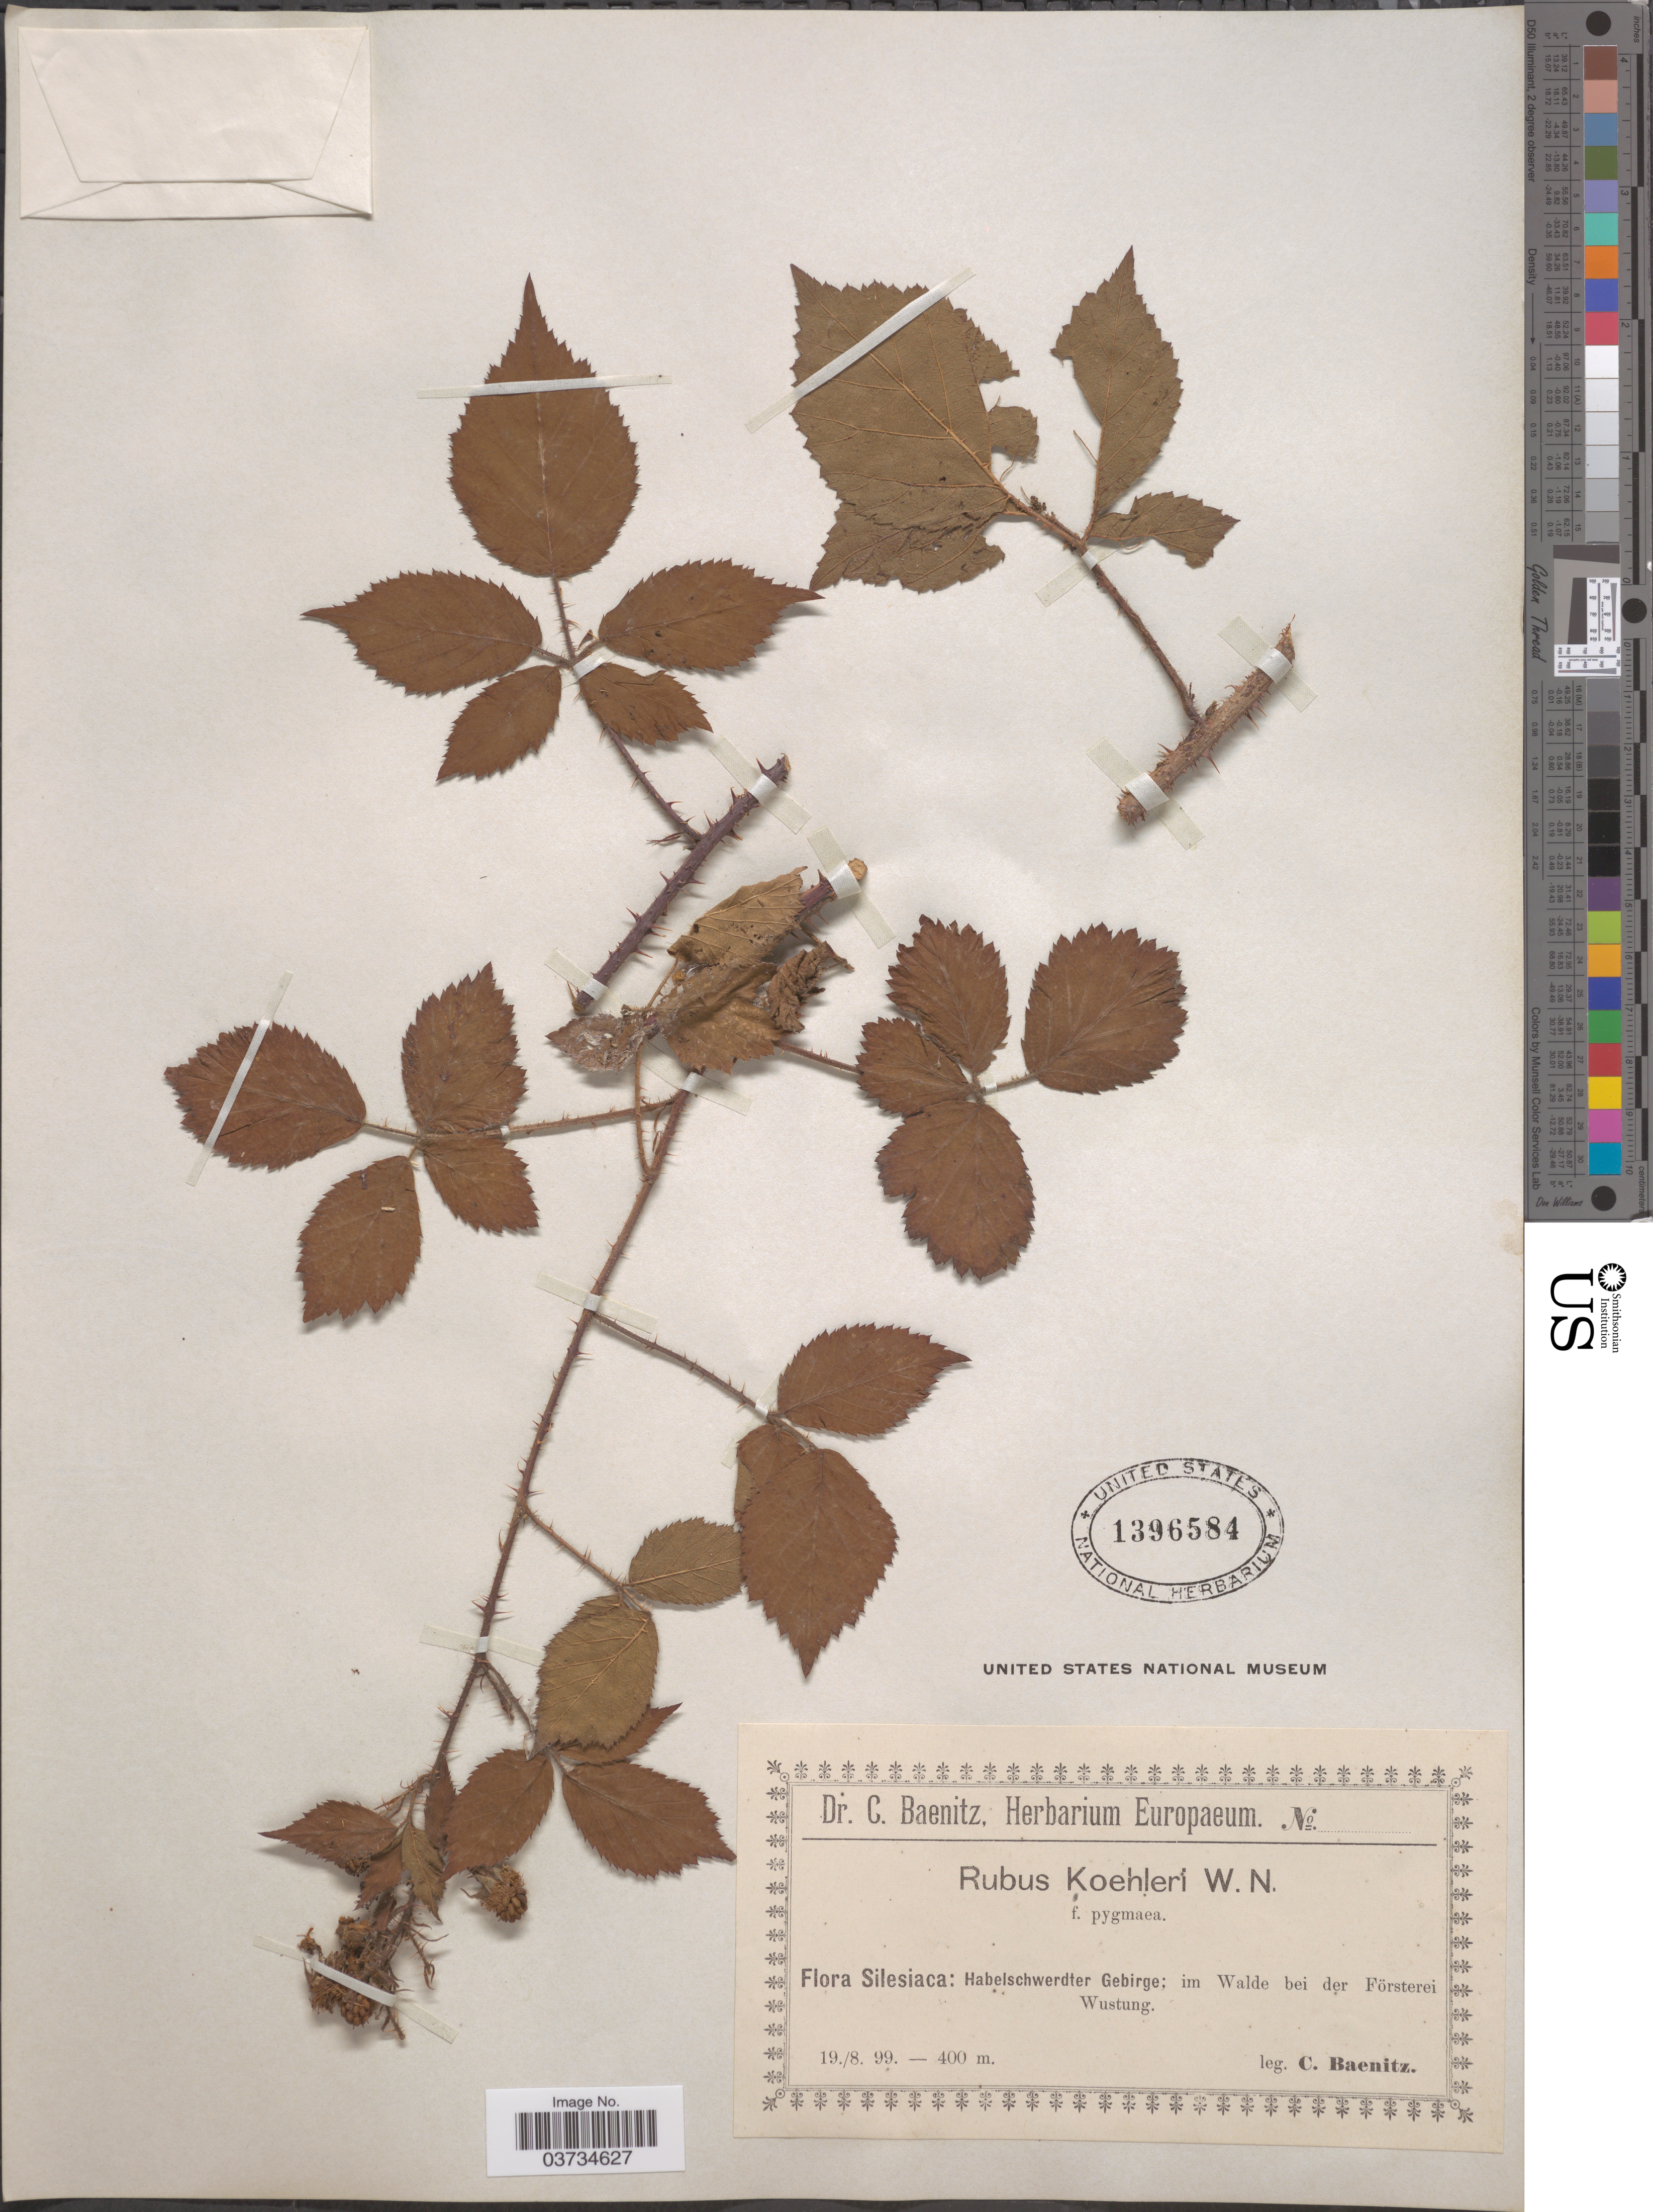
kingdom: Plantae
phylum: Tracheophyta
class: Magnoliopsida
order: Rosales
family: Rosaceae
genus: Rubus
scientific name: Rubus koehleri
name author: Weihe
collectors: C. G. Baenitz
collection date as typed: Transcribed d/m/y: 19/8/99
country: Poland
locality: Silesiaca: Habelschwerdter Gebirge; im Walde bei der Försterei Wustung.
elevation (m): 400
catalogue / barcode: US 1396584